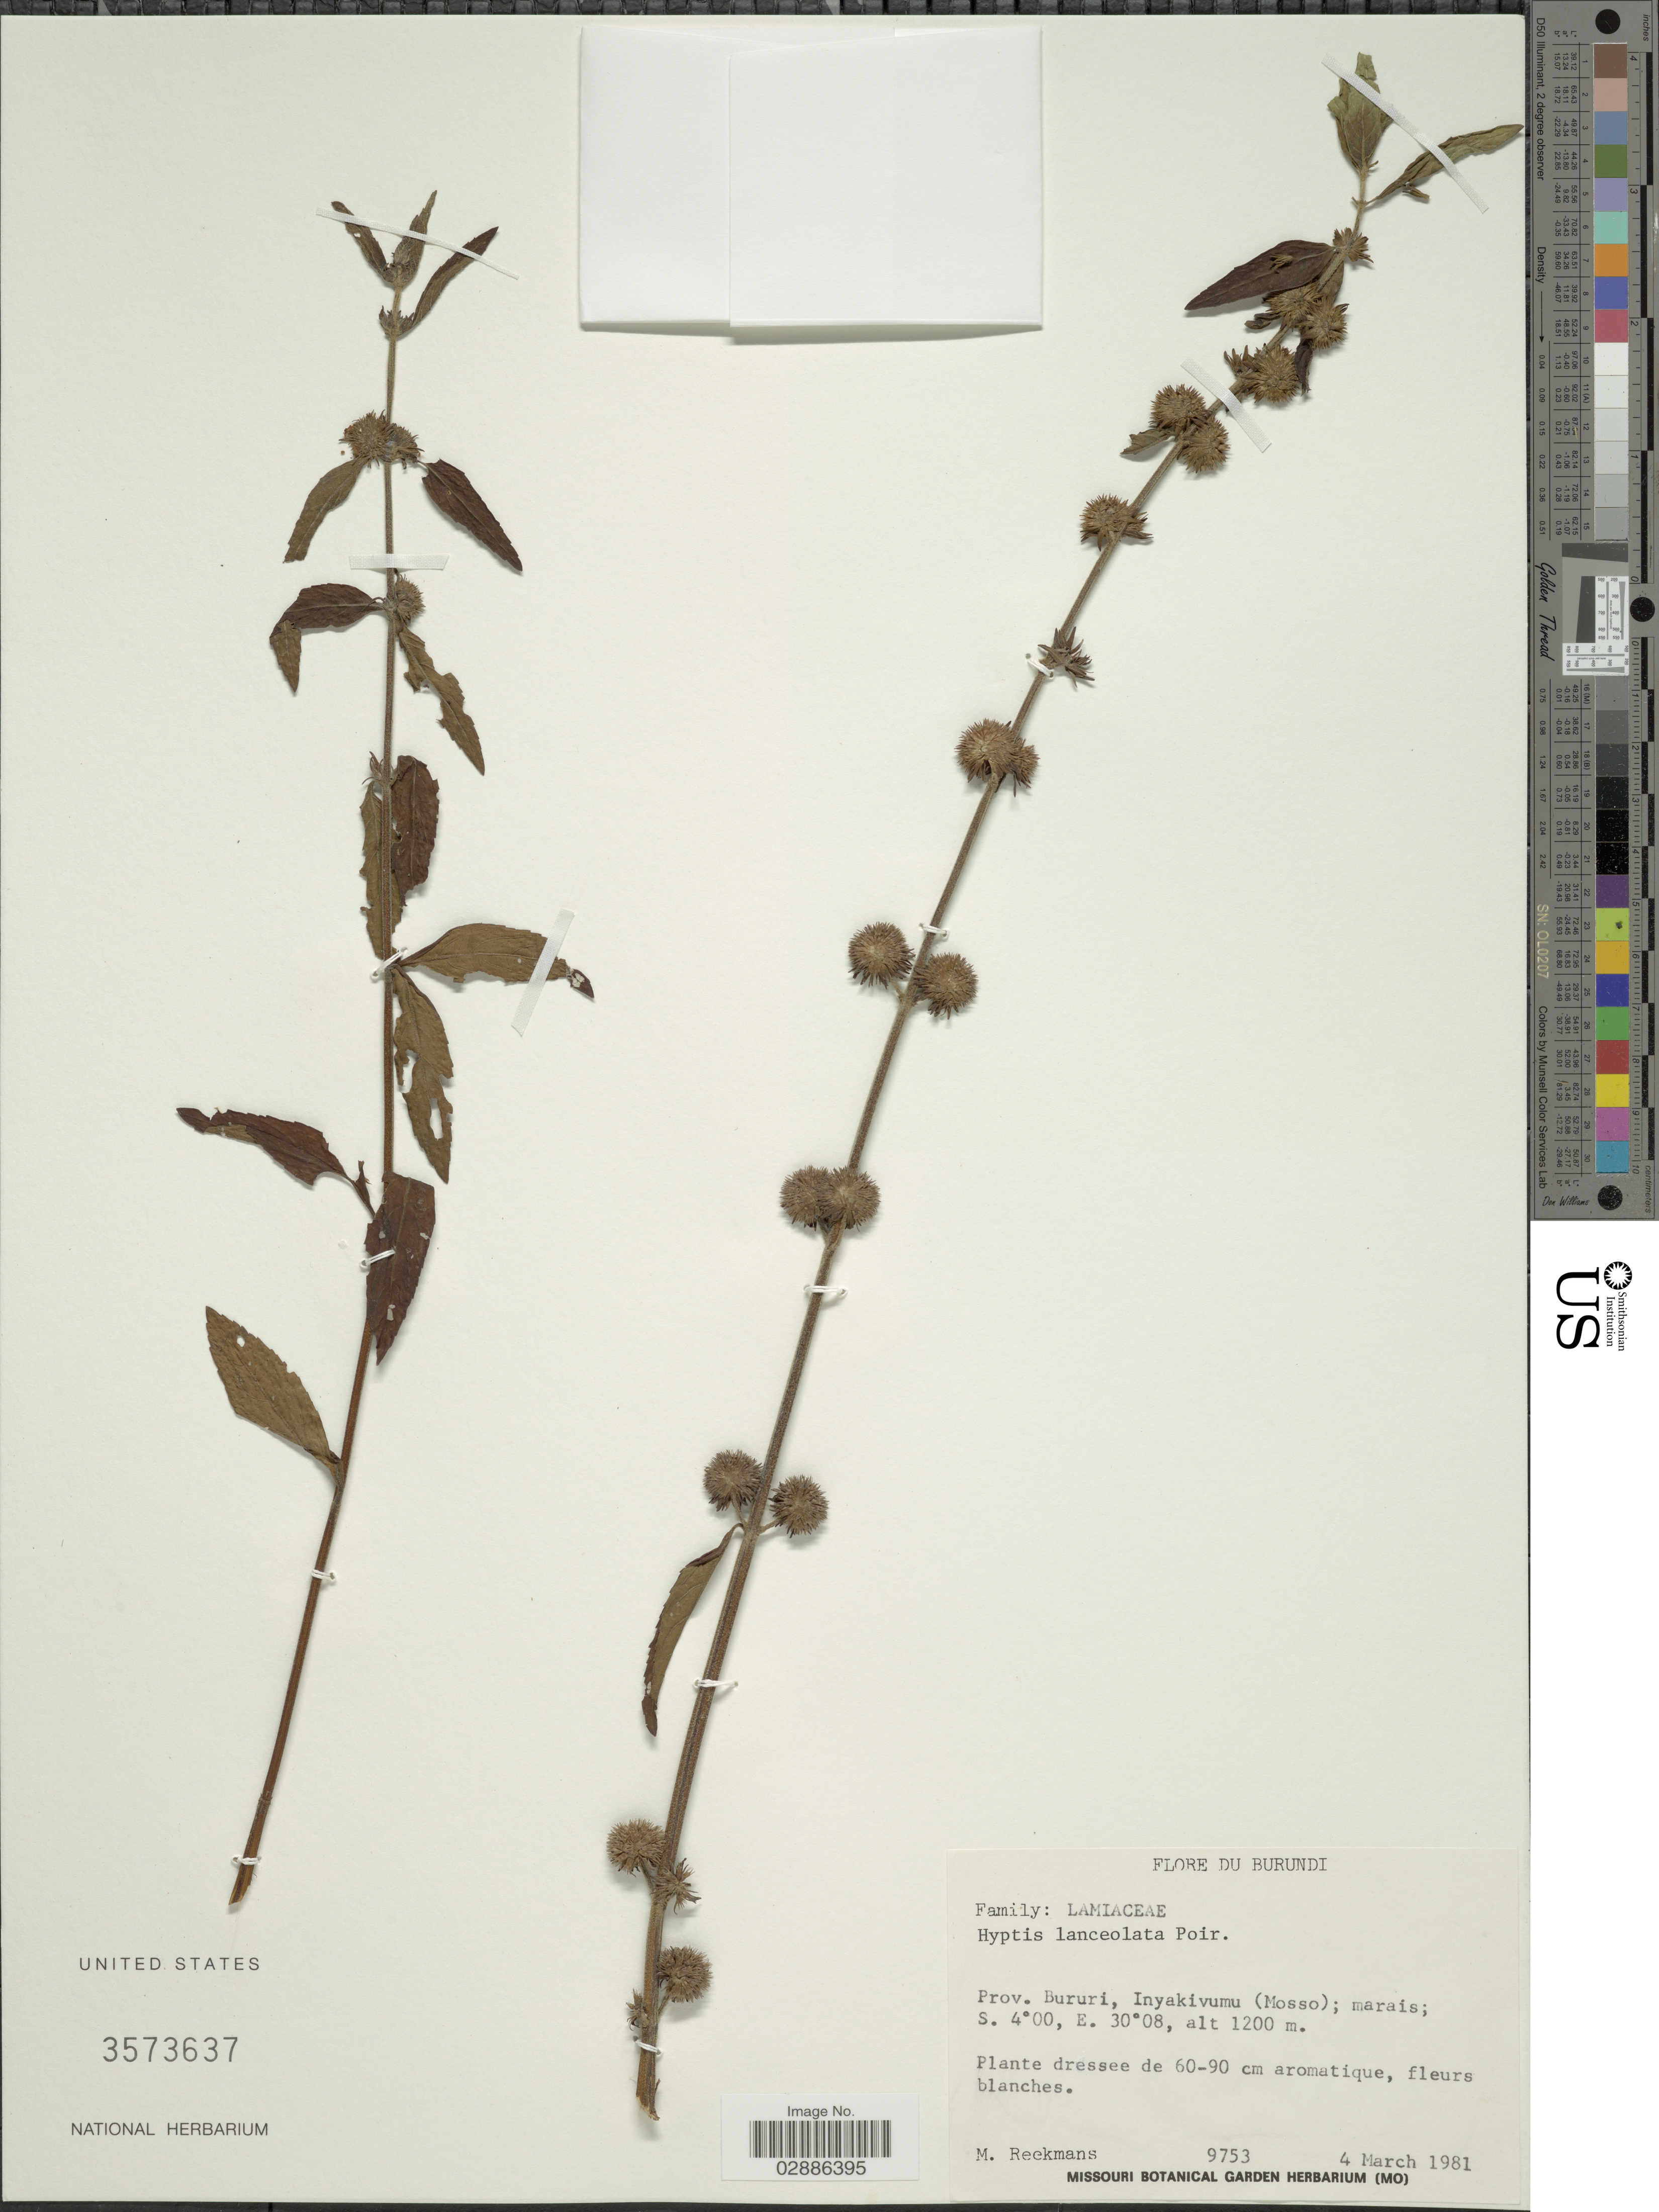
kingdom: Plantae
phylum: Tracheophyta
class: Magnoliopsida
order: Lamiales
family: Lamiaceae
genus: Hyptis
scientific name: Hyptis lanceolata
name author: Poir.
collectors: M. Reekmans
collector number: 9753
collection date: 1981-03-04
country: Burundi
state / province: Bururi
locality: Prov. Bururi, Inyakivumu (Mosso).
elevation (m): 1200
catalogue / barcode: US 3573637